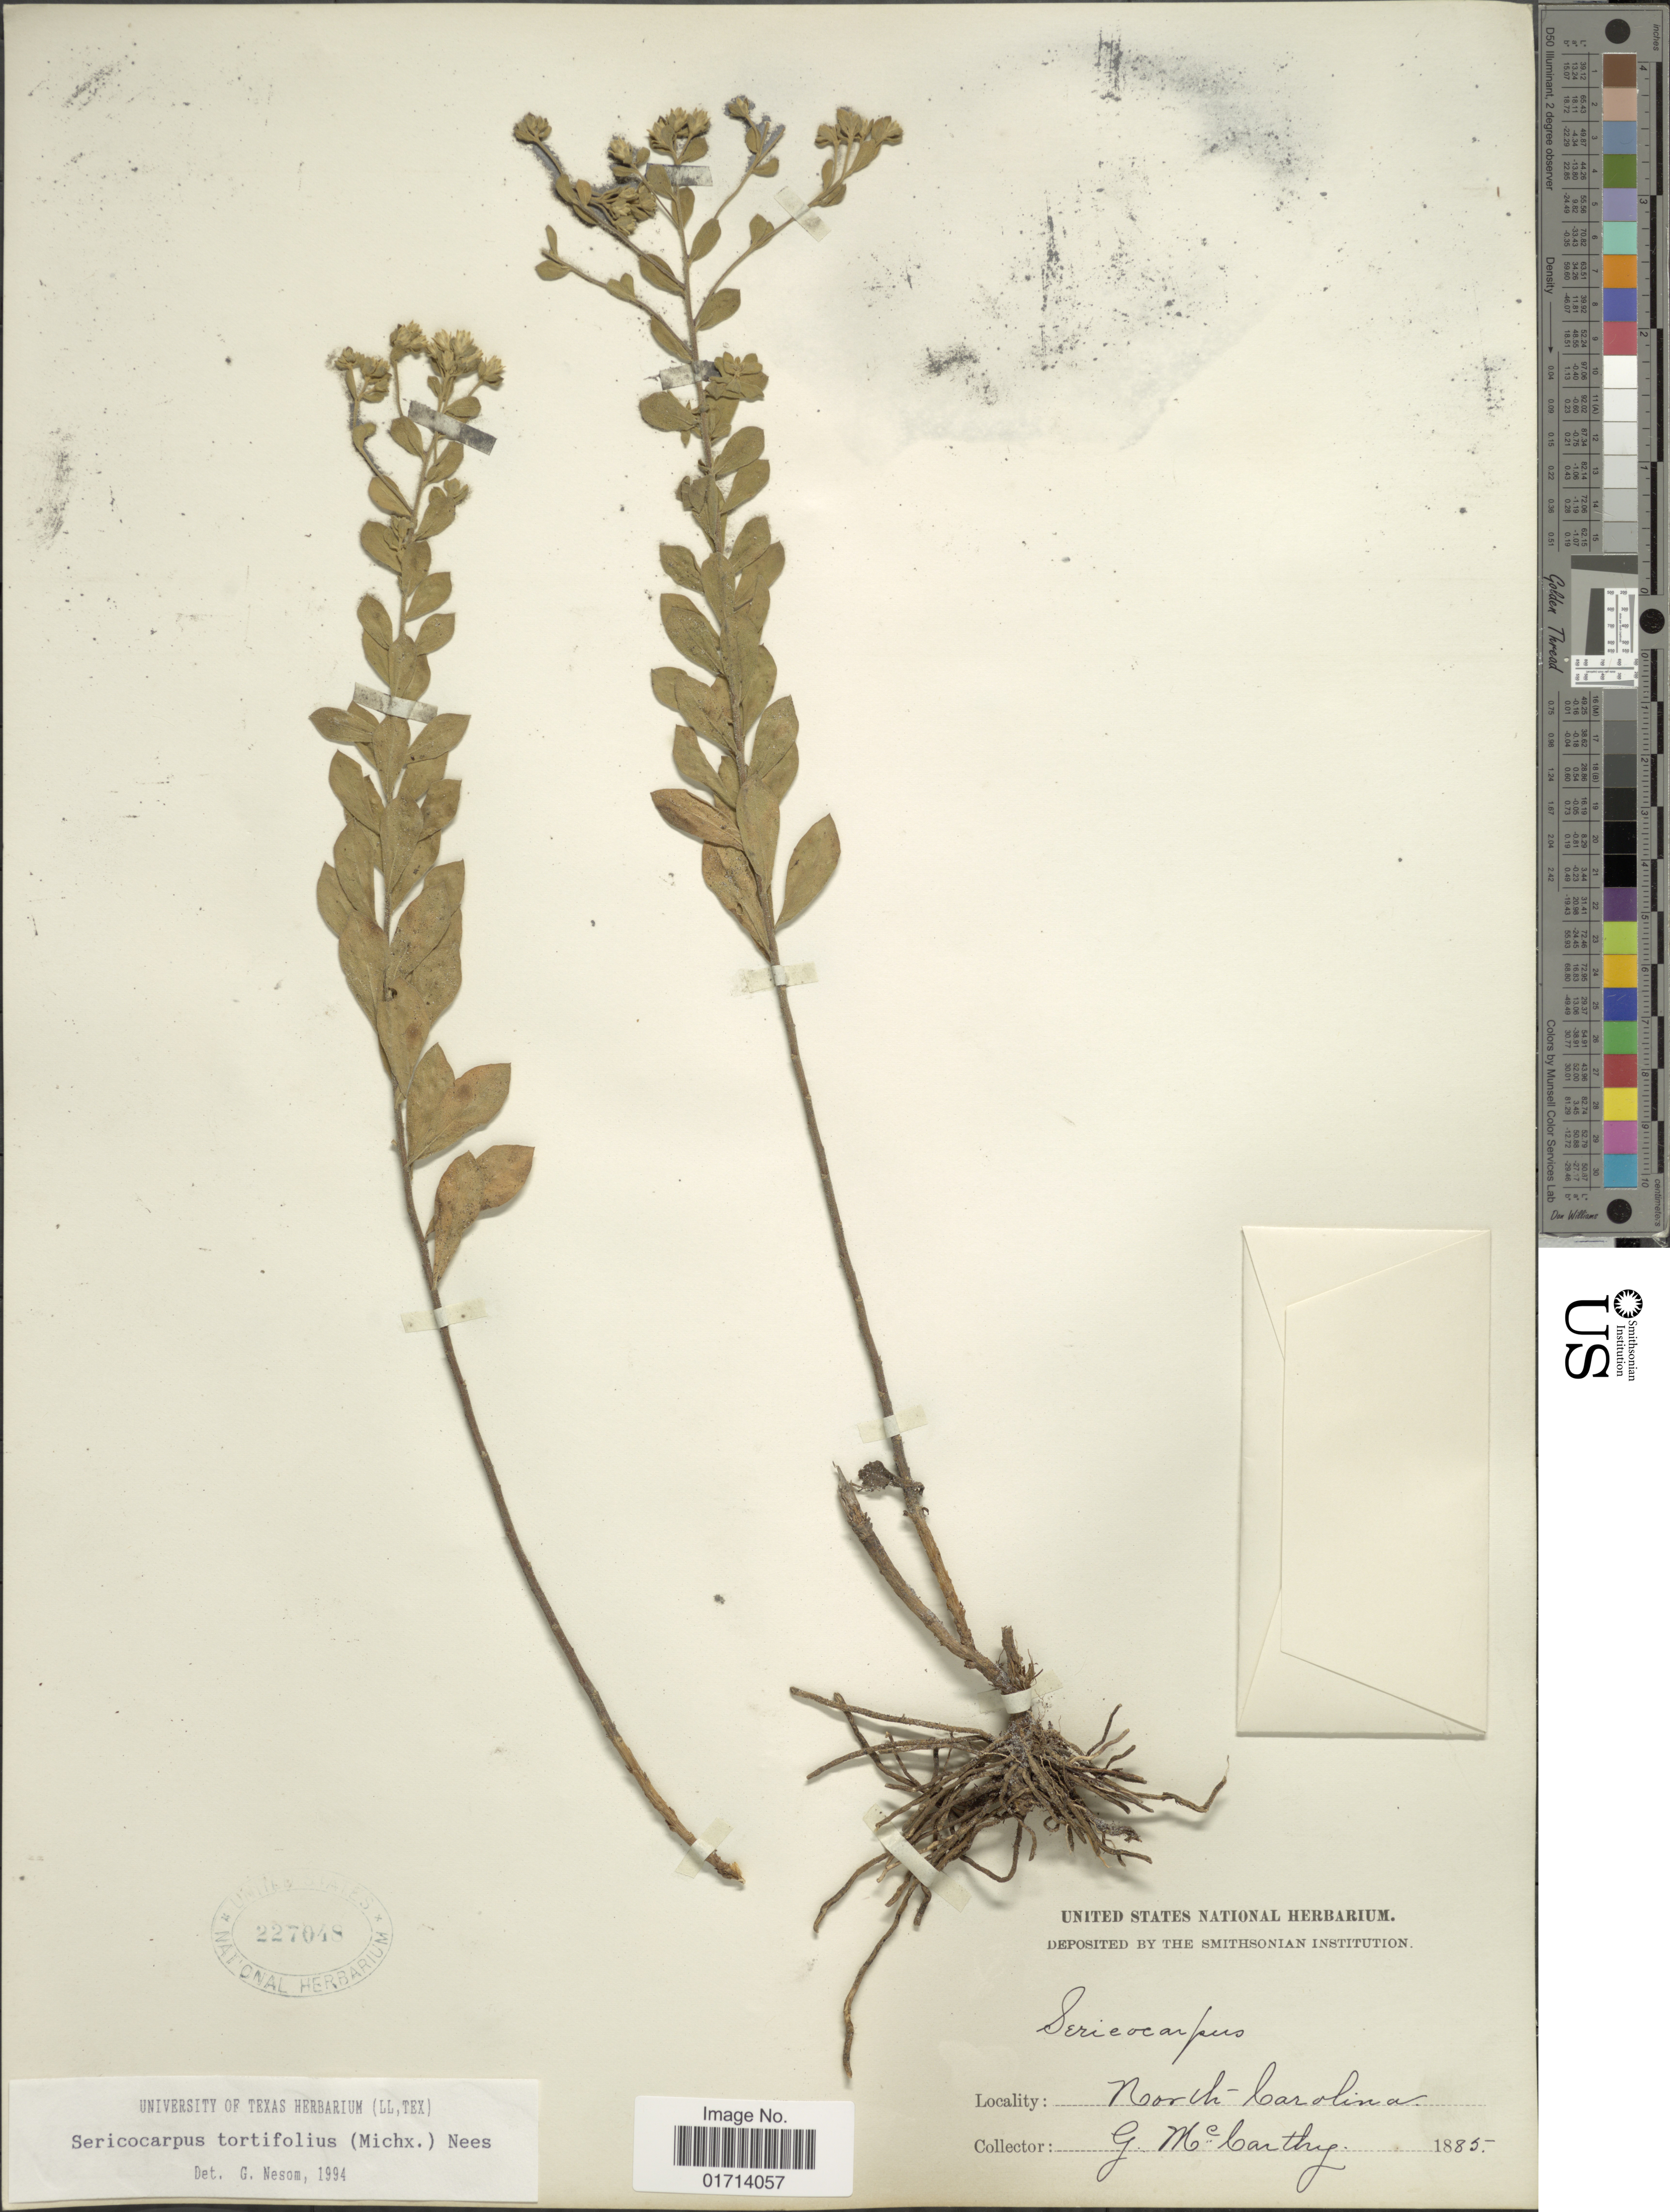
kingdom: Plantae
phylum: Tracheophyta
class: Magnoliopsida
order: Asterales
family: Asteraceae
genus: Sericocarpus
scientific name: Sericocarpus tortifolius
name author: (Michx.) Nees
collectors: G. McCarthy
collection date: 1885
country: United States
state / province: North Carolina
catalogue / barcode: US 227048